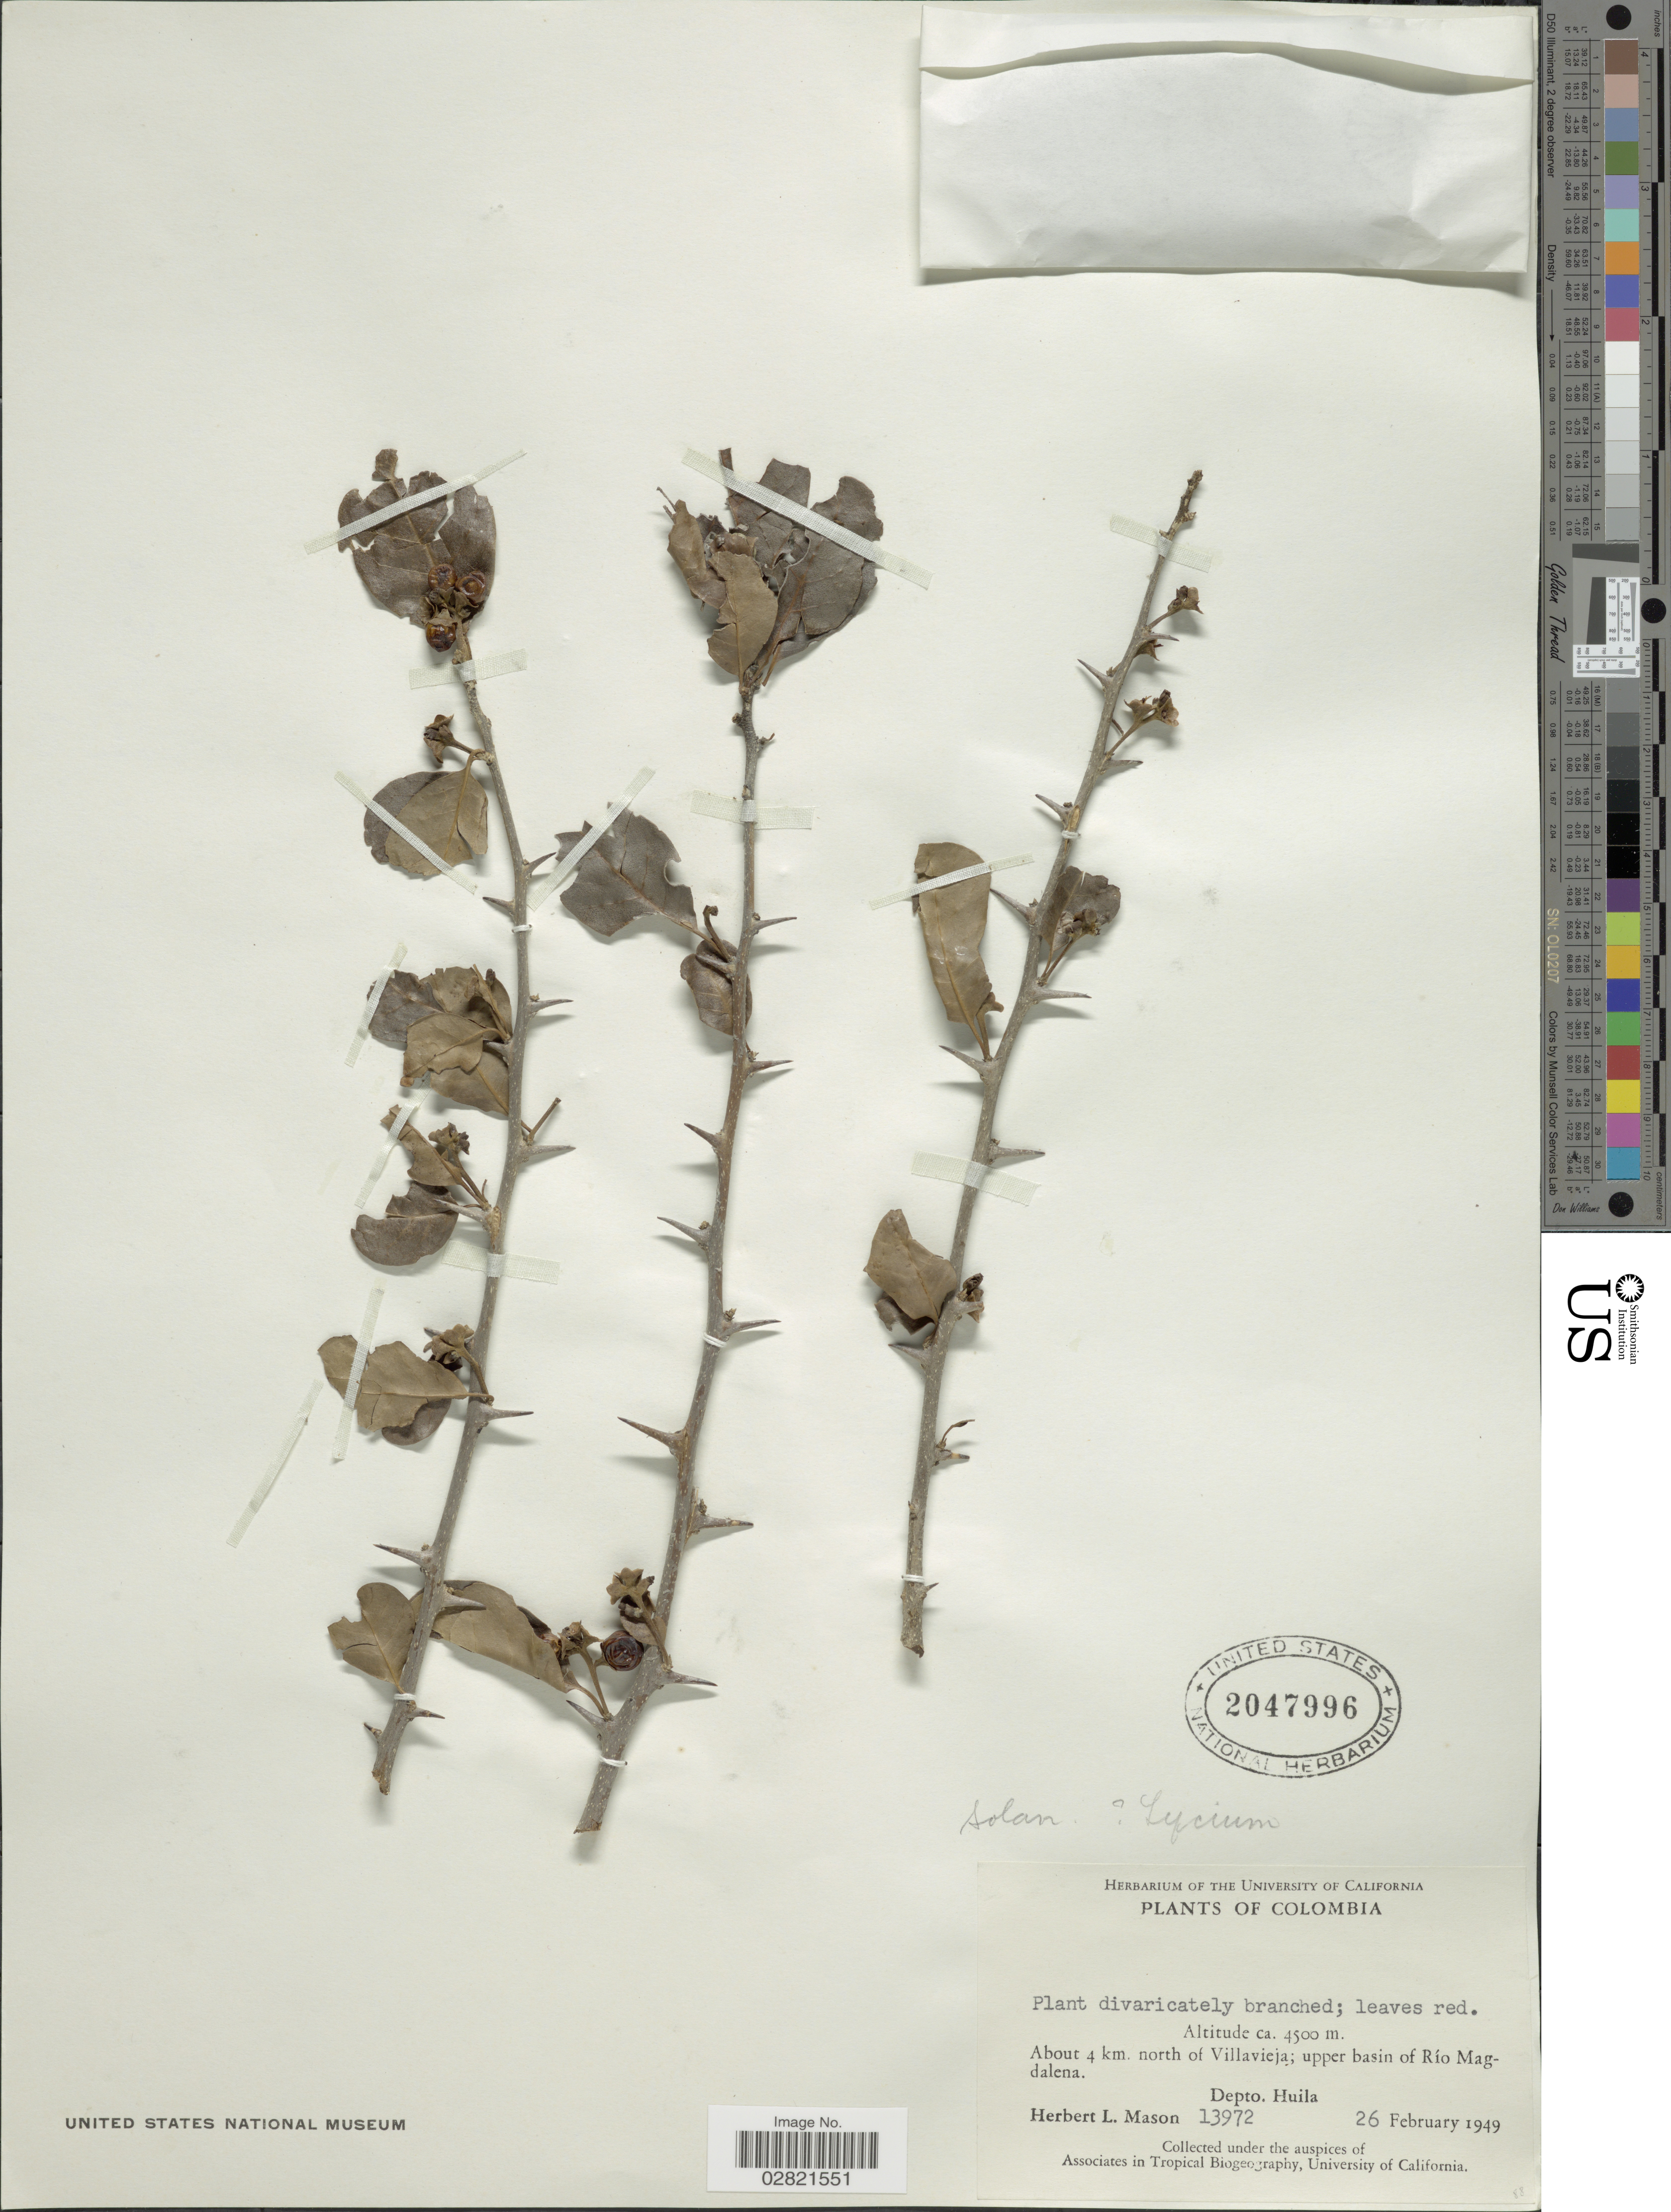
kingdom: Plantae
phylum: Tracheophyta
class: Magnoliopsida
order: Solanales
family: Solanaceae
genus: Lycium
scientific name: Lycium sp.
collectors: H. L. Mason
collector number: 13972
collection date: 1949-02-26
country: Colombia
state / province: Huila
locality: About 4 km. north of Villavieja; upper basin of Río Magdalena. Depto. Huila.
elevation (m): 4500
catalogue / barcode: US 2047996